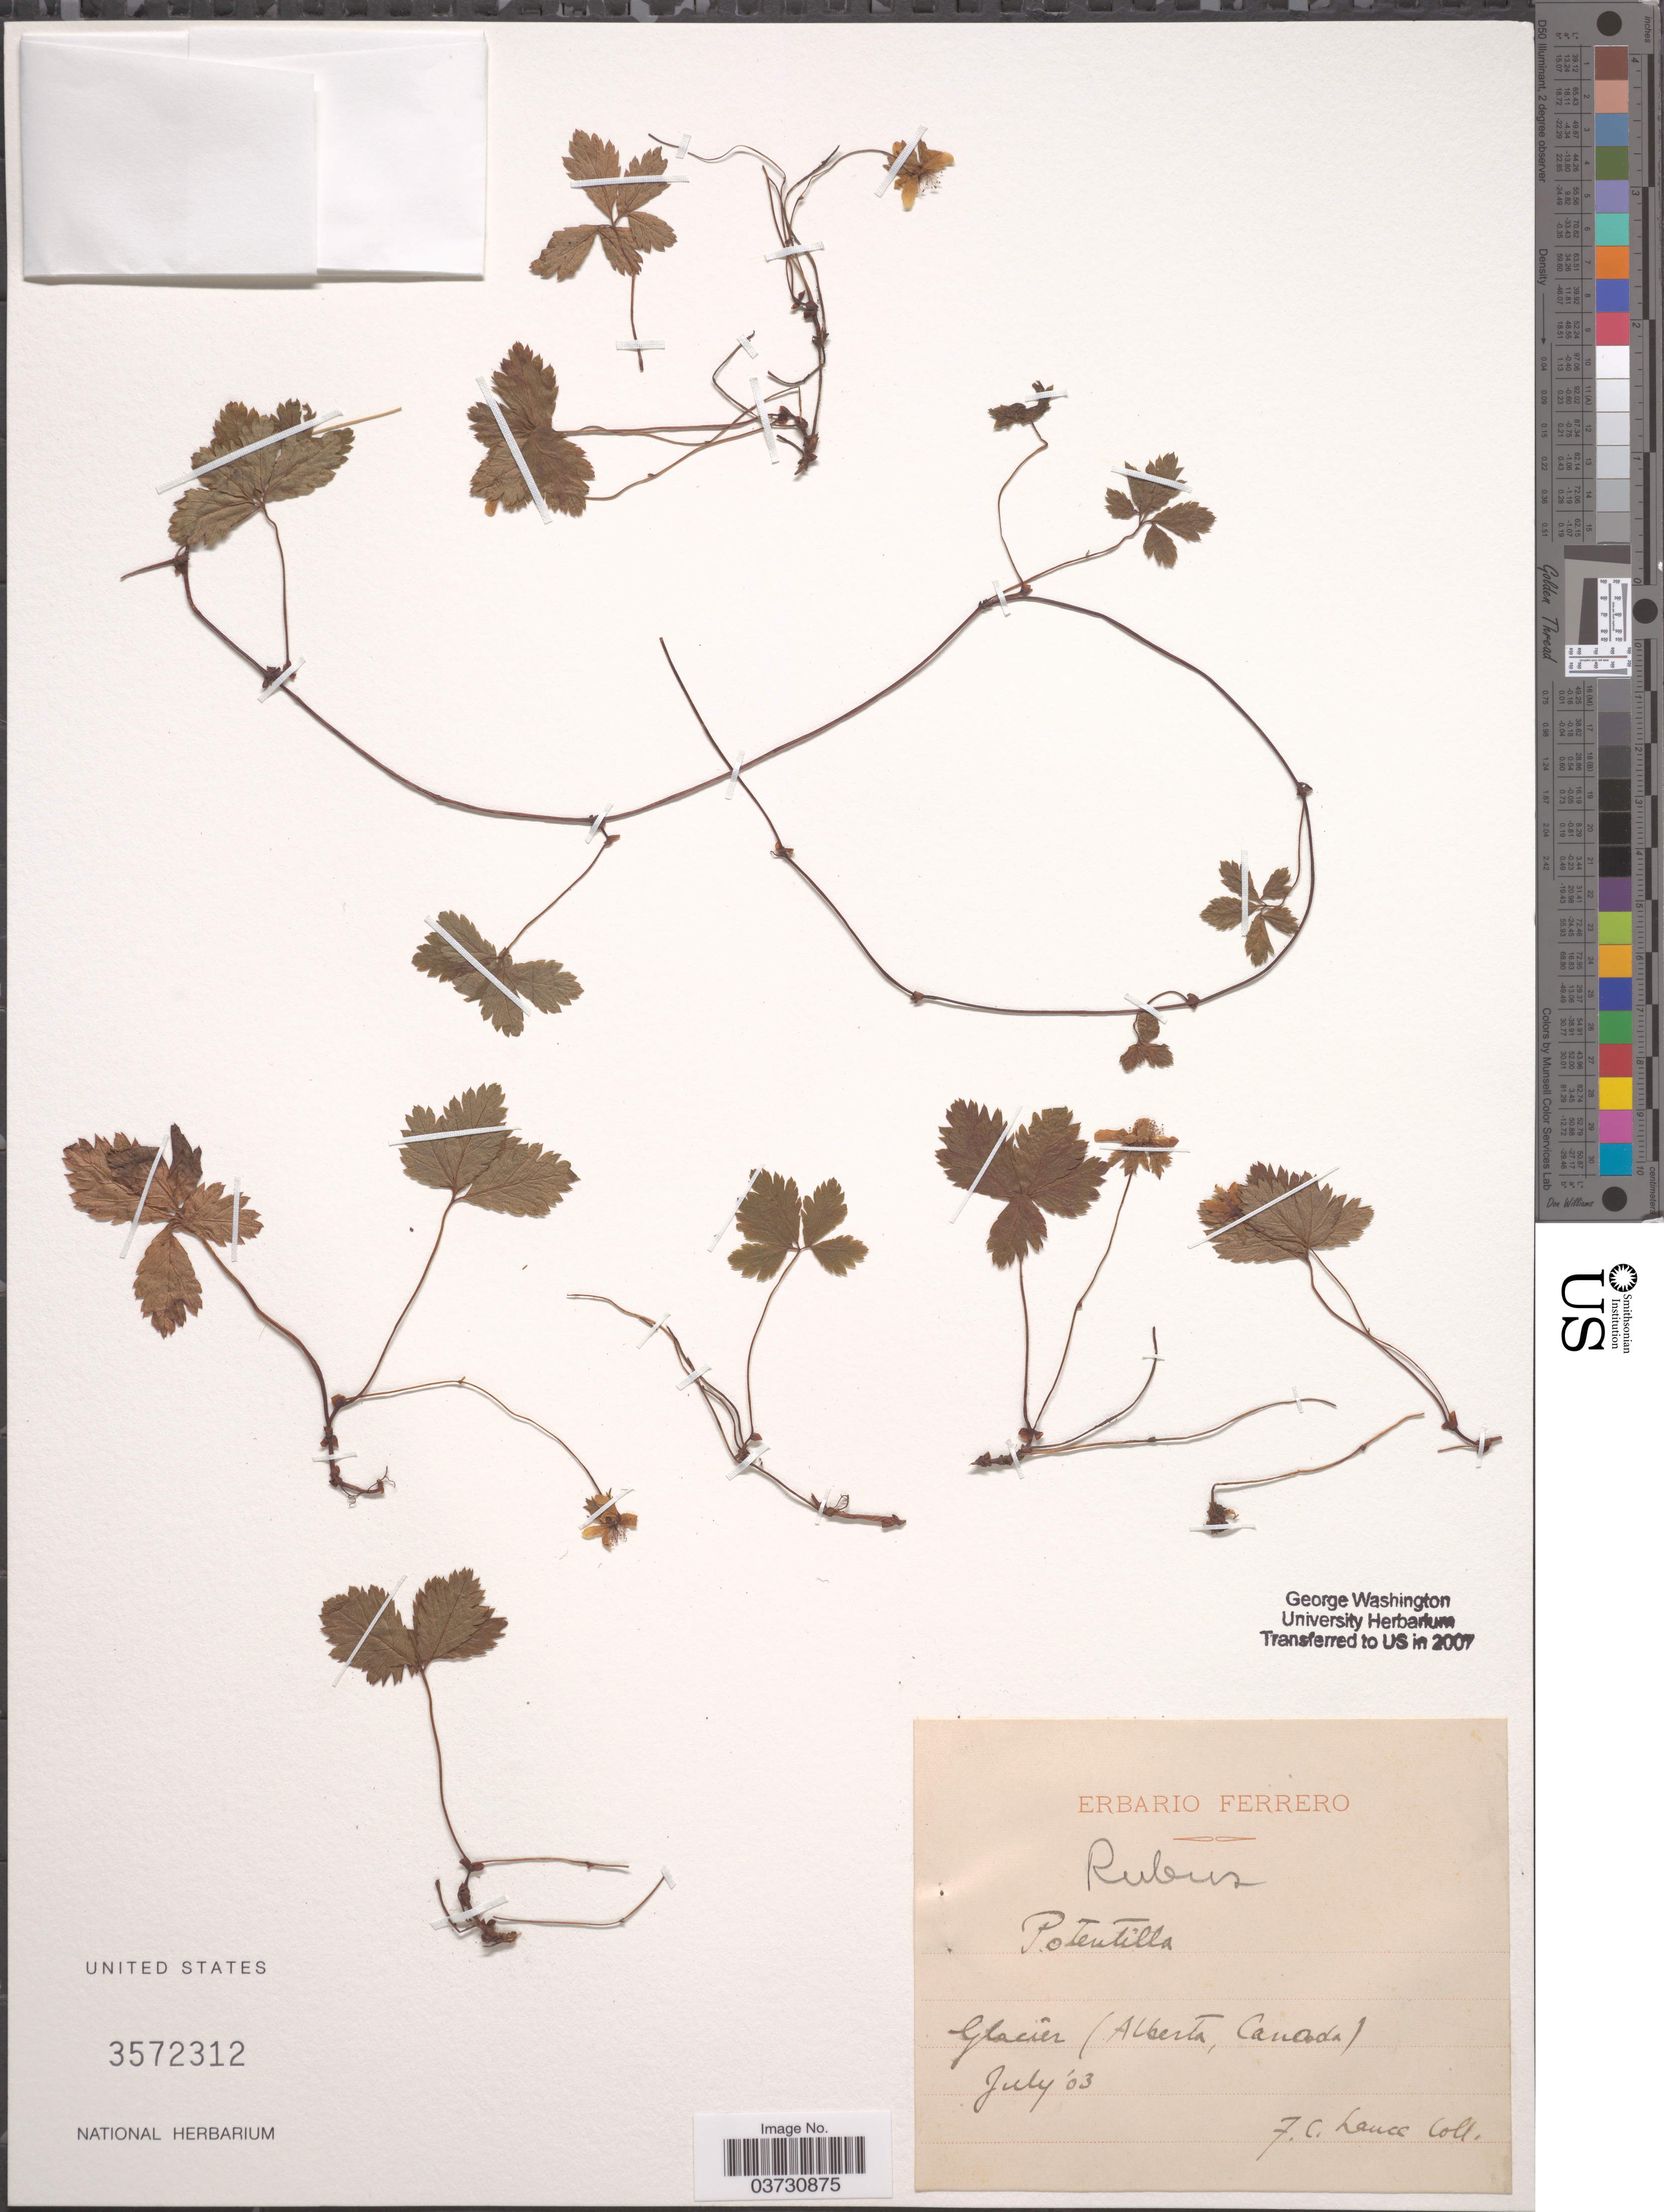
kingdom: Plantae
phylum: Tracheophyta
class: Magnoliopsida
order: Rosales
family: Rosaceae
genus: Rubus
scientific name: Rubus sp.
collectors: F. Lance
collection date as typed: Transcribed d/m/y: /7/3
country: Canada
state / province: Alberta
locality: Glacier.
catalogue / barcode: US 3572312